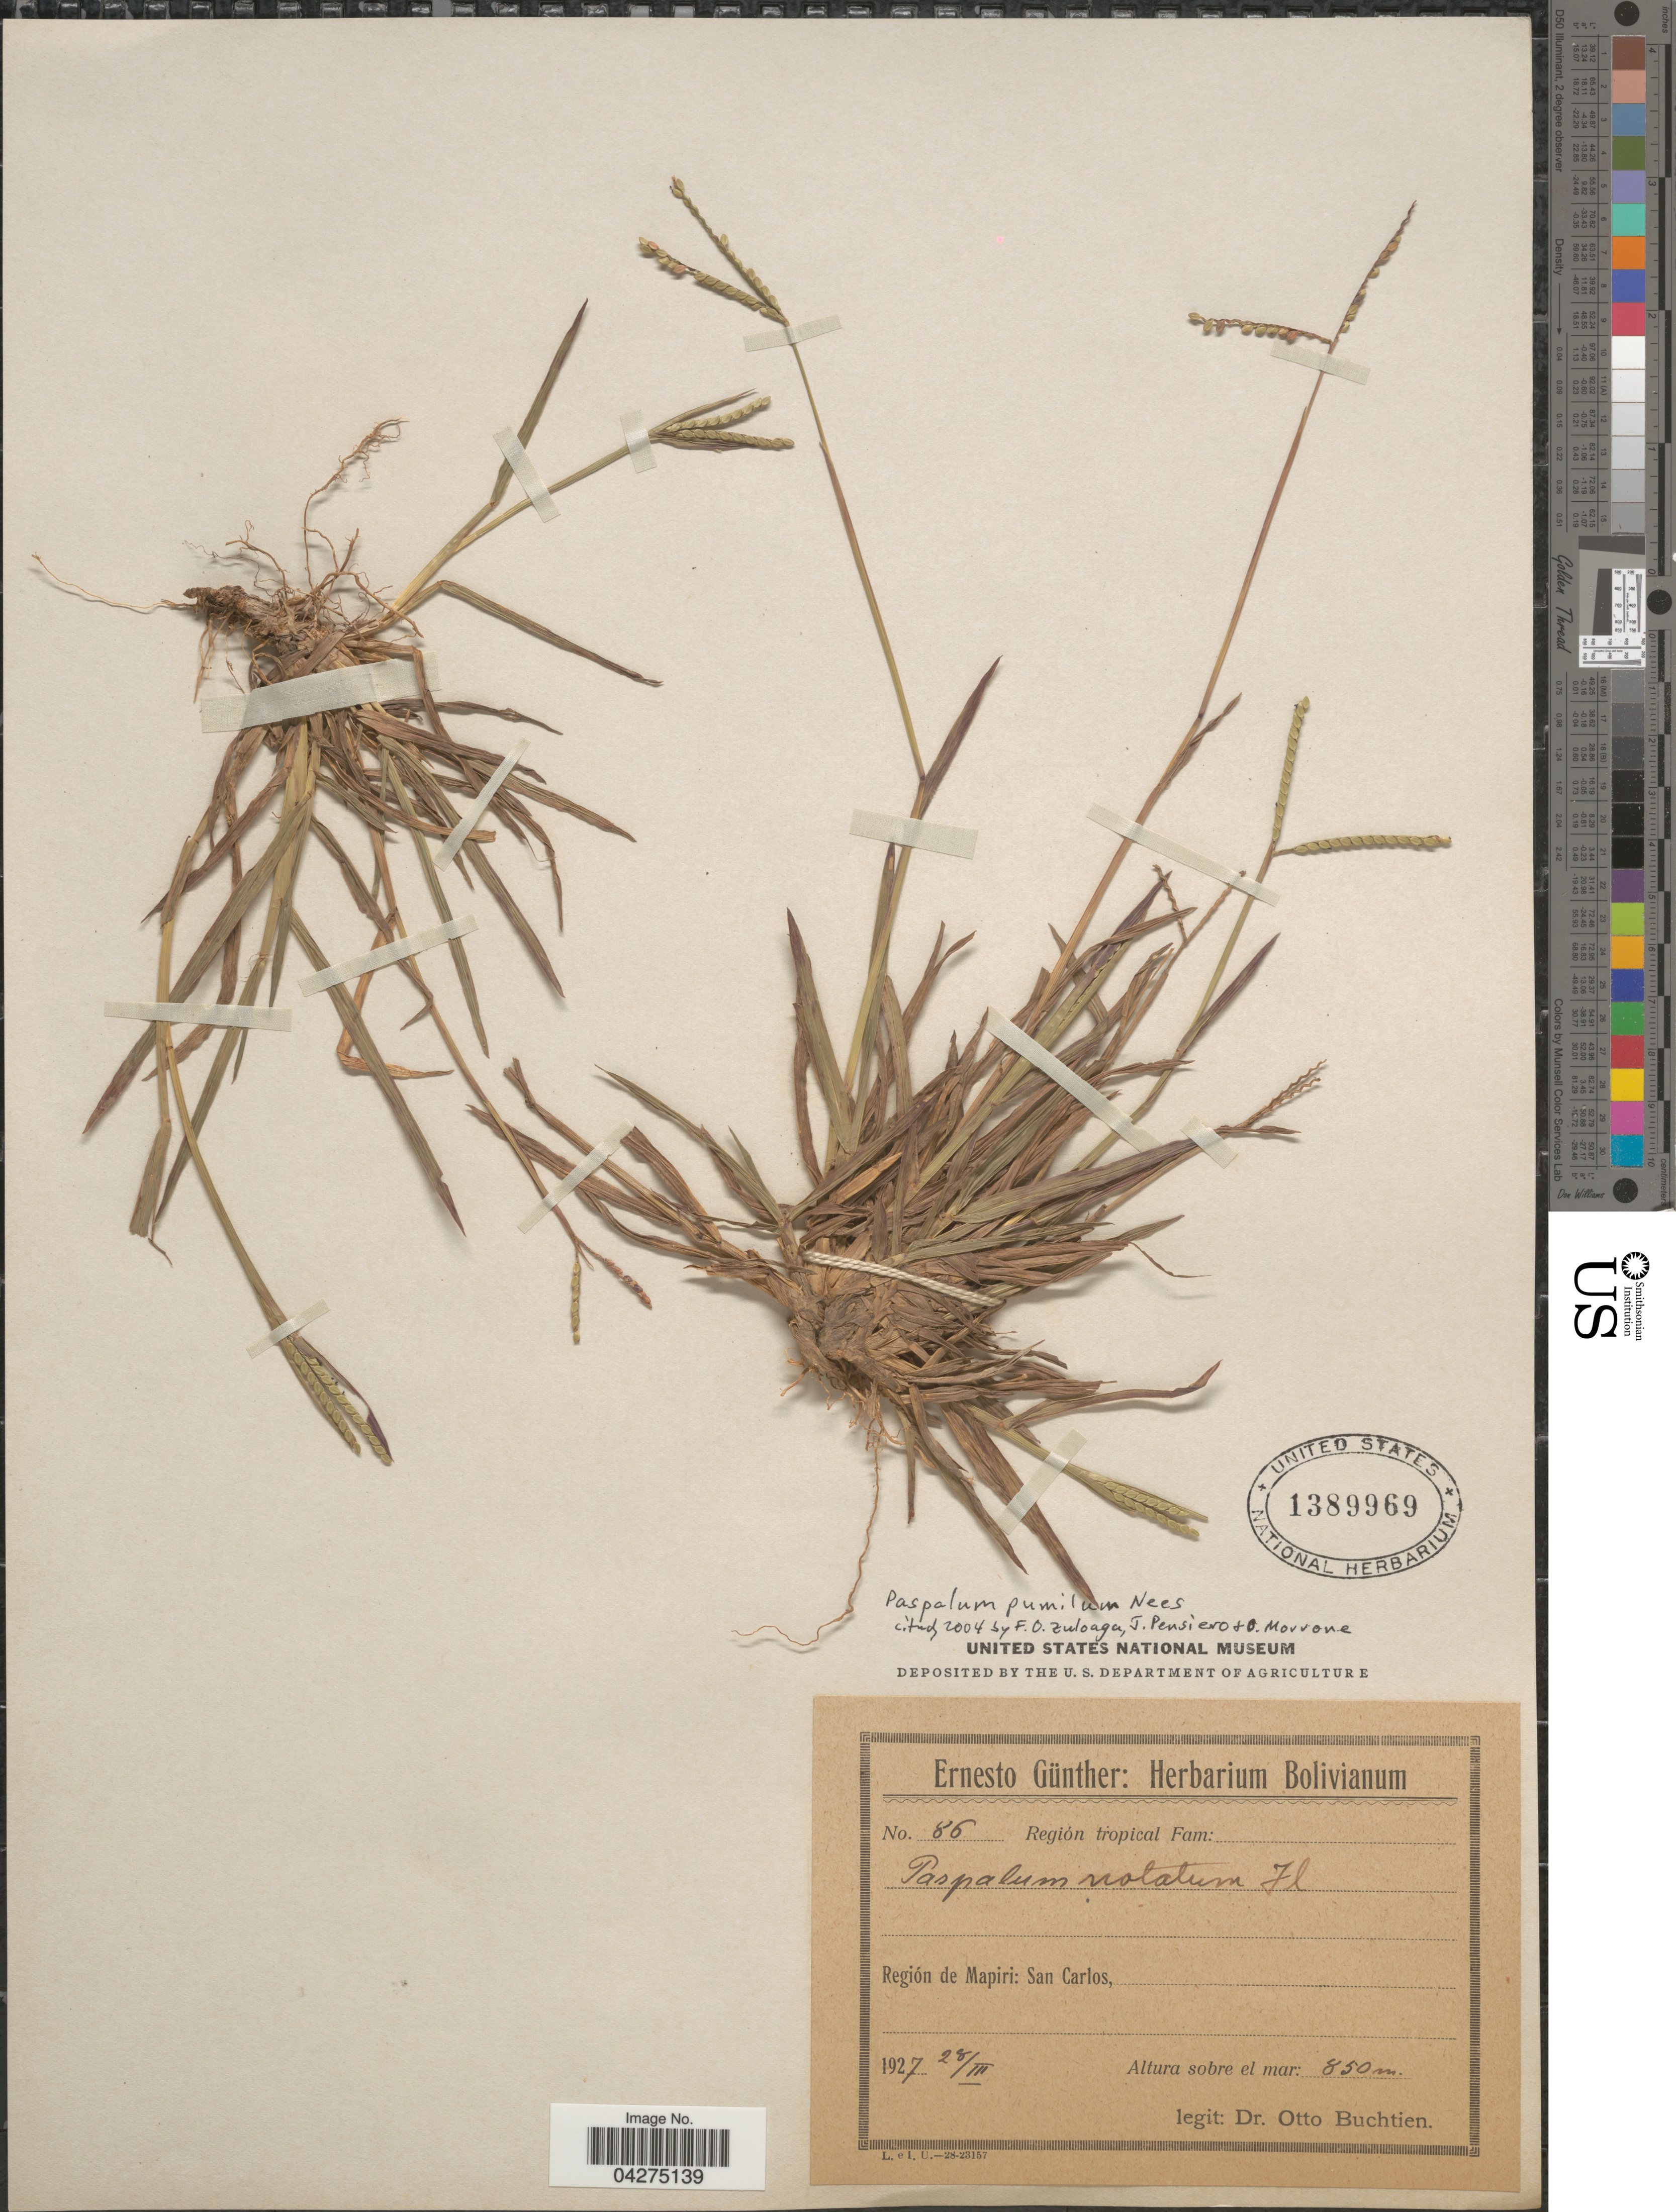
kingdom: Plantae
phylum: Tracheophyta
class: Liliopsida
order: Poales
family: Poaceae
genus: Paspalum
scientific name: Paspalum pumilum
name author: Nees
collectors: O. Buchtien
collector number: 86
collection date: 1927-03-28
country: Bolivia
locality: Región de Mapiri: San Carlos.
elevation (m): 850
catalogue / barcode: US 1389969